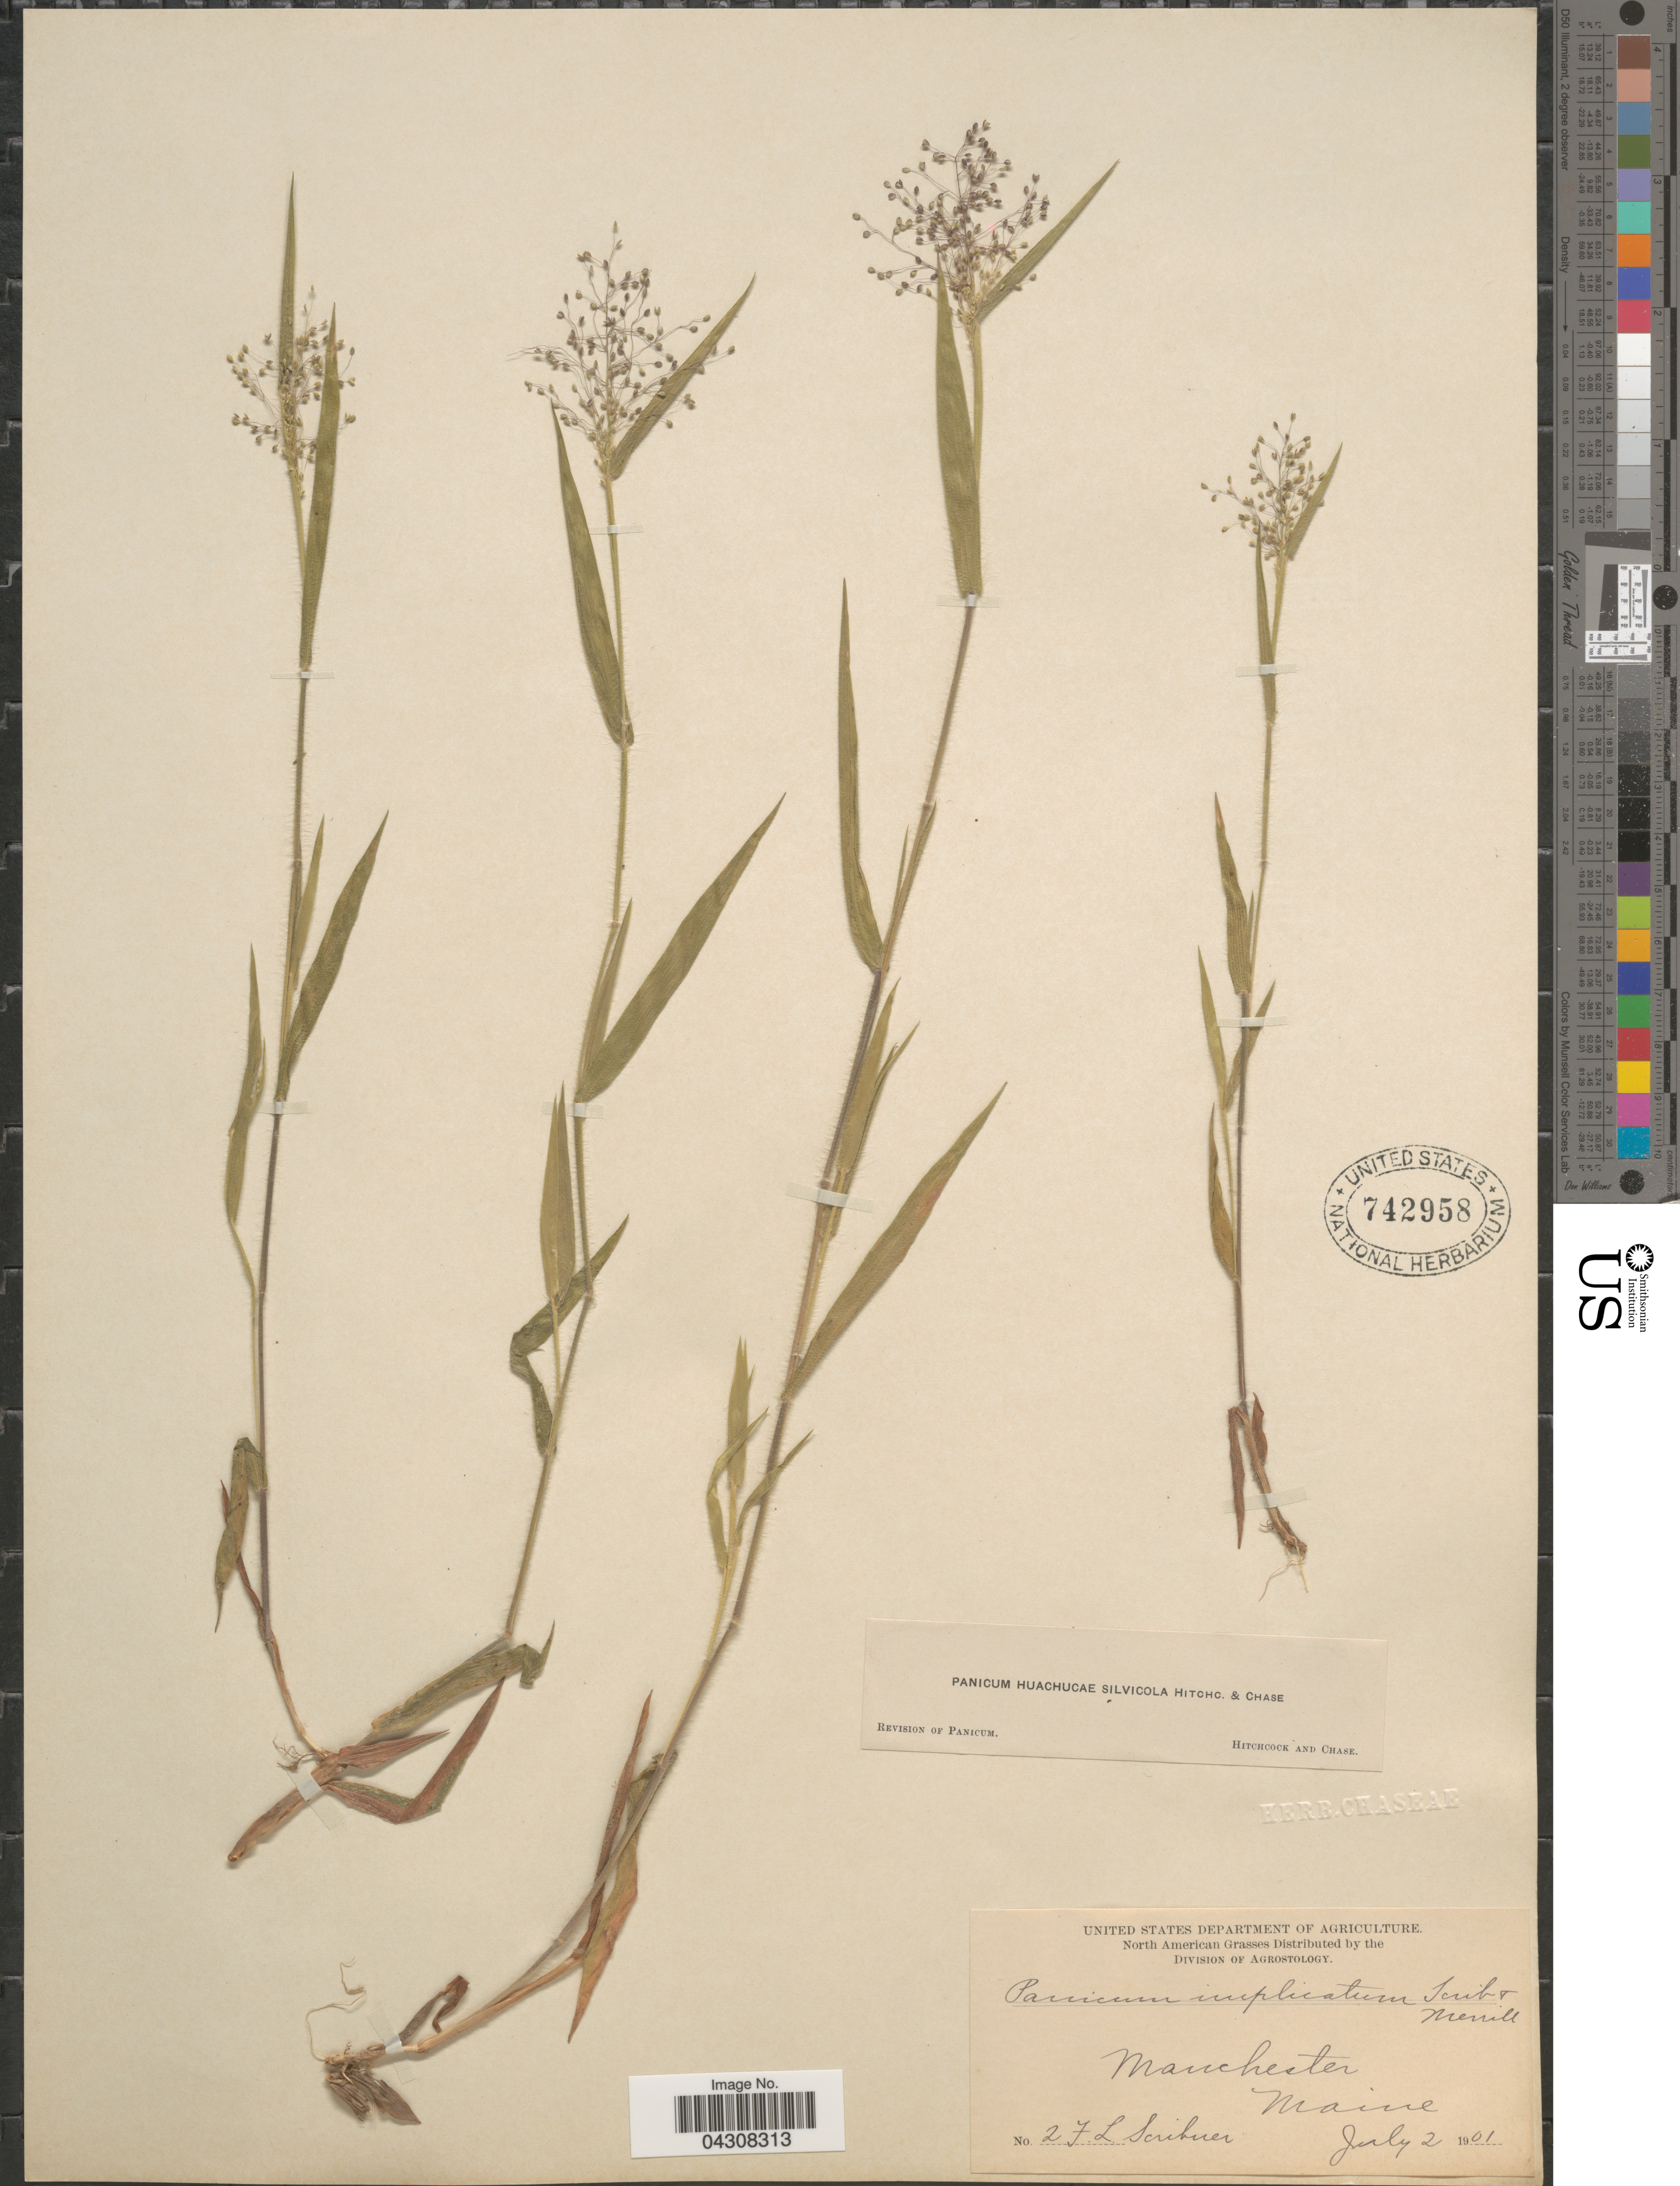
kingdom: Plantae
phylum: Tracheophyta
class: Liliopsida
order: Poales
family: Poaceae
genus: Dichanthelium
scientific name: Dichanthelium acuminatum var. acuminatum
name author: (Sw.) Gould & C.A. Clark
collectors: F. L. Scribner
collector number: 27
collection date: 1901-07-02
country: United States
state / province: Maine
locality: Manchester.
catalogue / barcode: US 742958